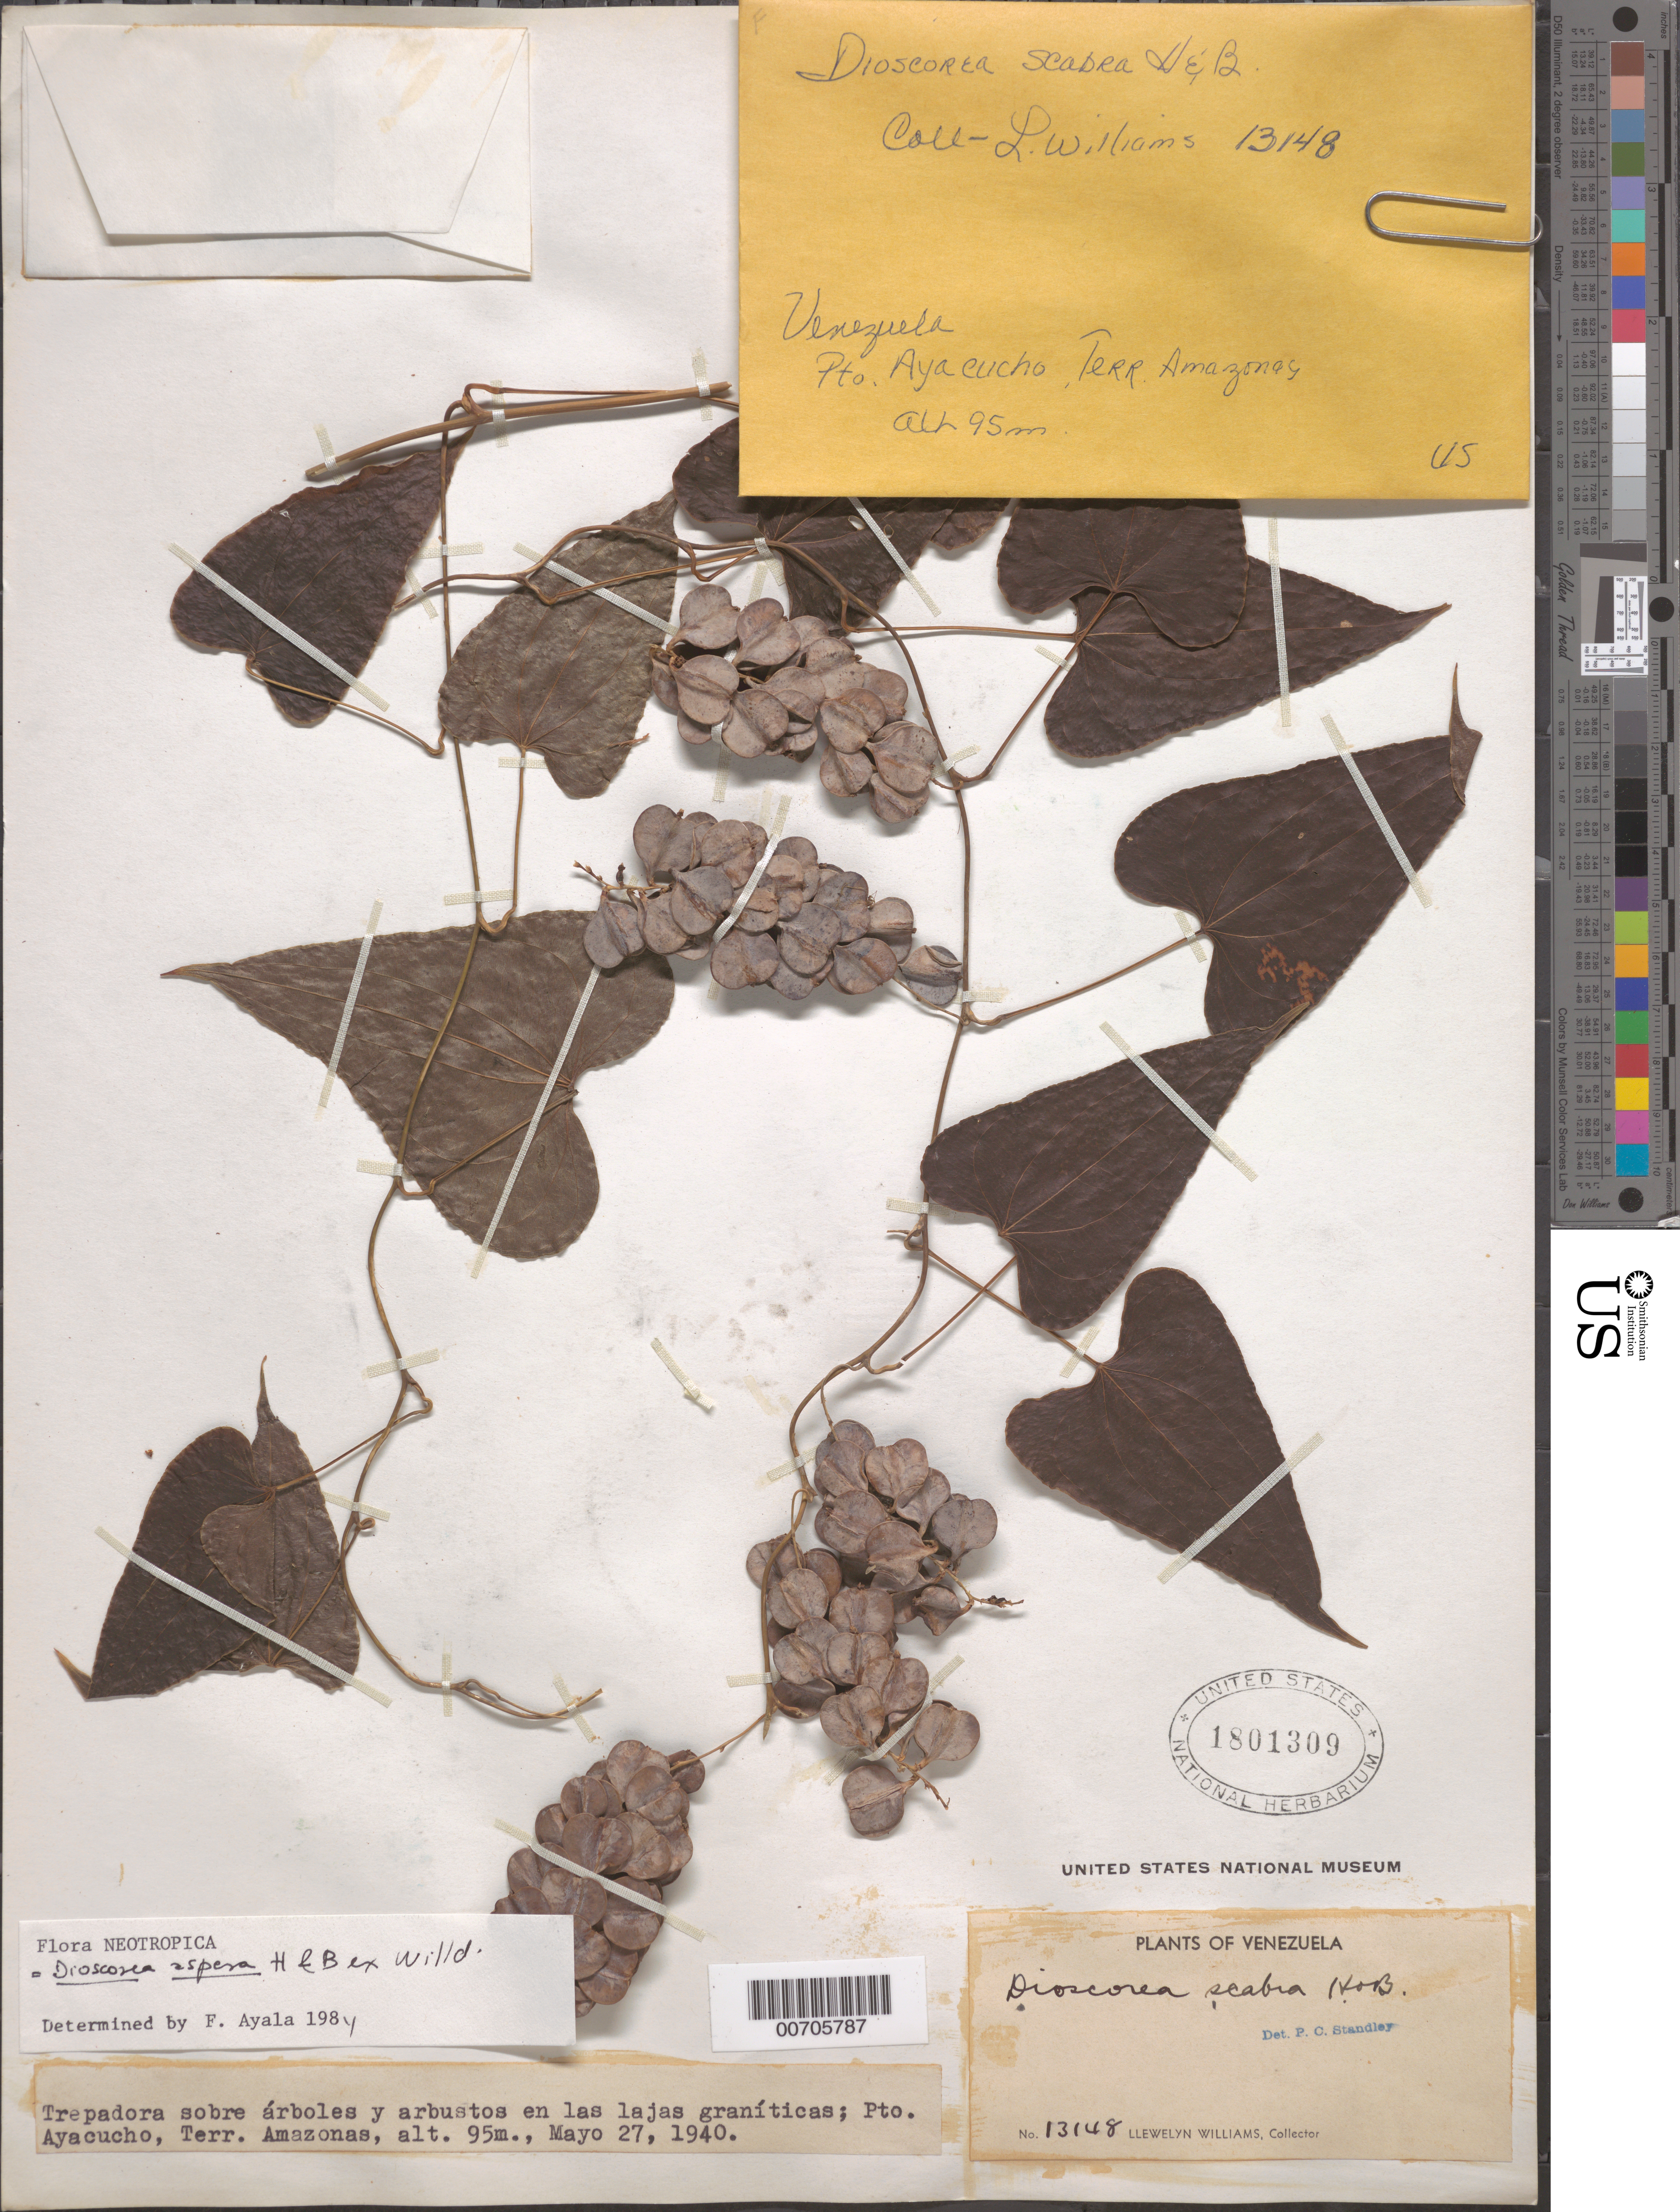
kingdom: Plantae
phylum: Tracheophyta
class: Liliopsida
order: Dioscoreales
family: Dioscoreaceae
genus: Dioscorea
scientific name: Dioscorea aspera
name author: Bonpl. ex Humb. & Willd.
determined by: Ayala F., Franklin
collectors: Ll. Williams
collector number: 13148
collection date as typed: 27-May-40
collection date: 1940-05-27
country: Venezuela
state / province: Amazonas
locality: Puerto Ayacucho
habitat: Lajas grantiticas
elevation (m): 95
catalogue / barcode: US 1801309